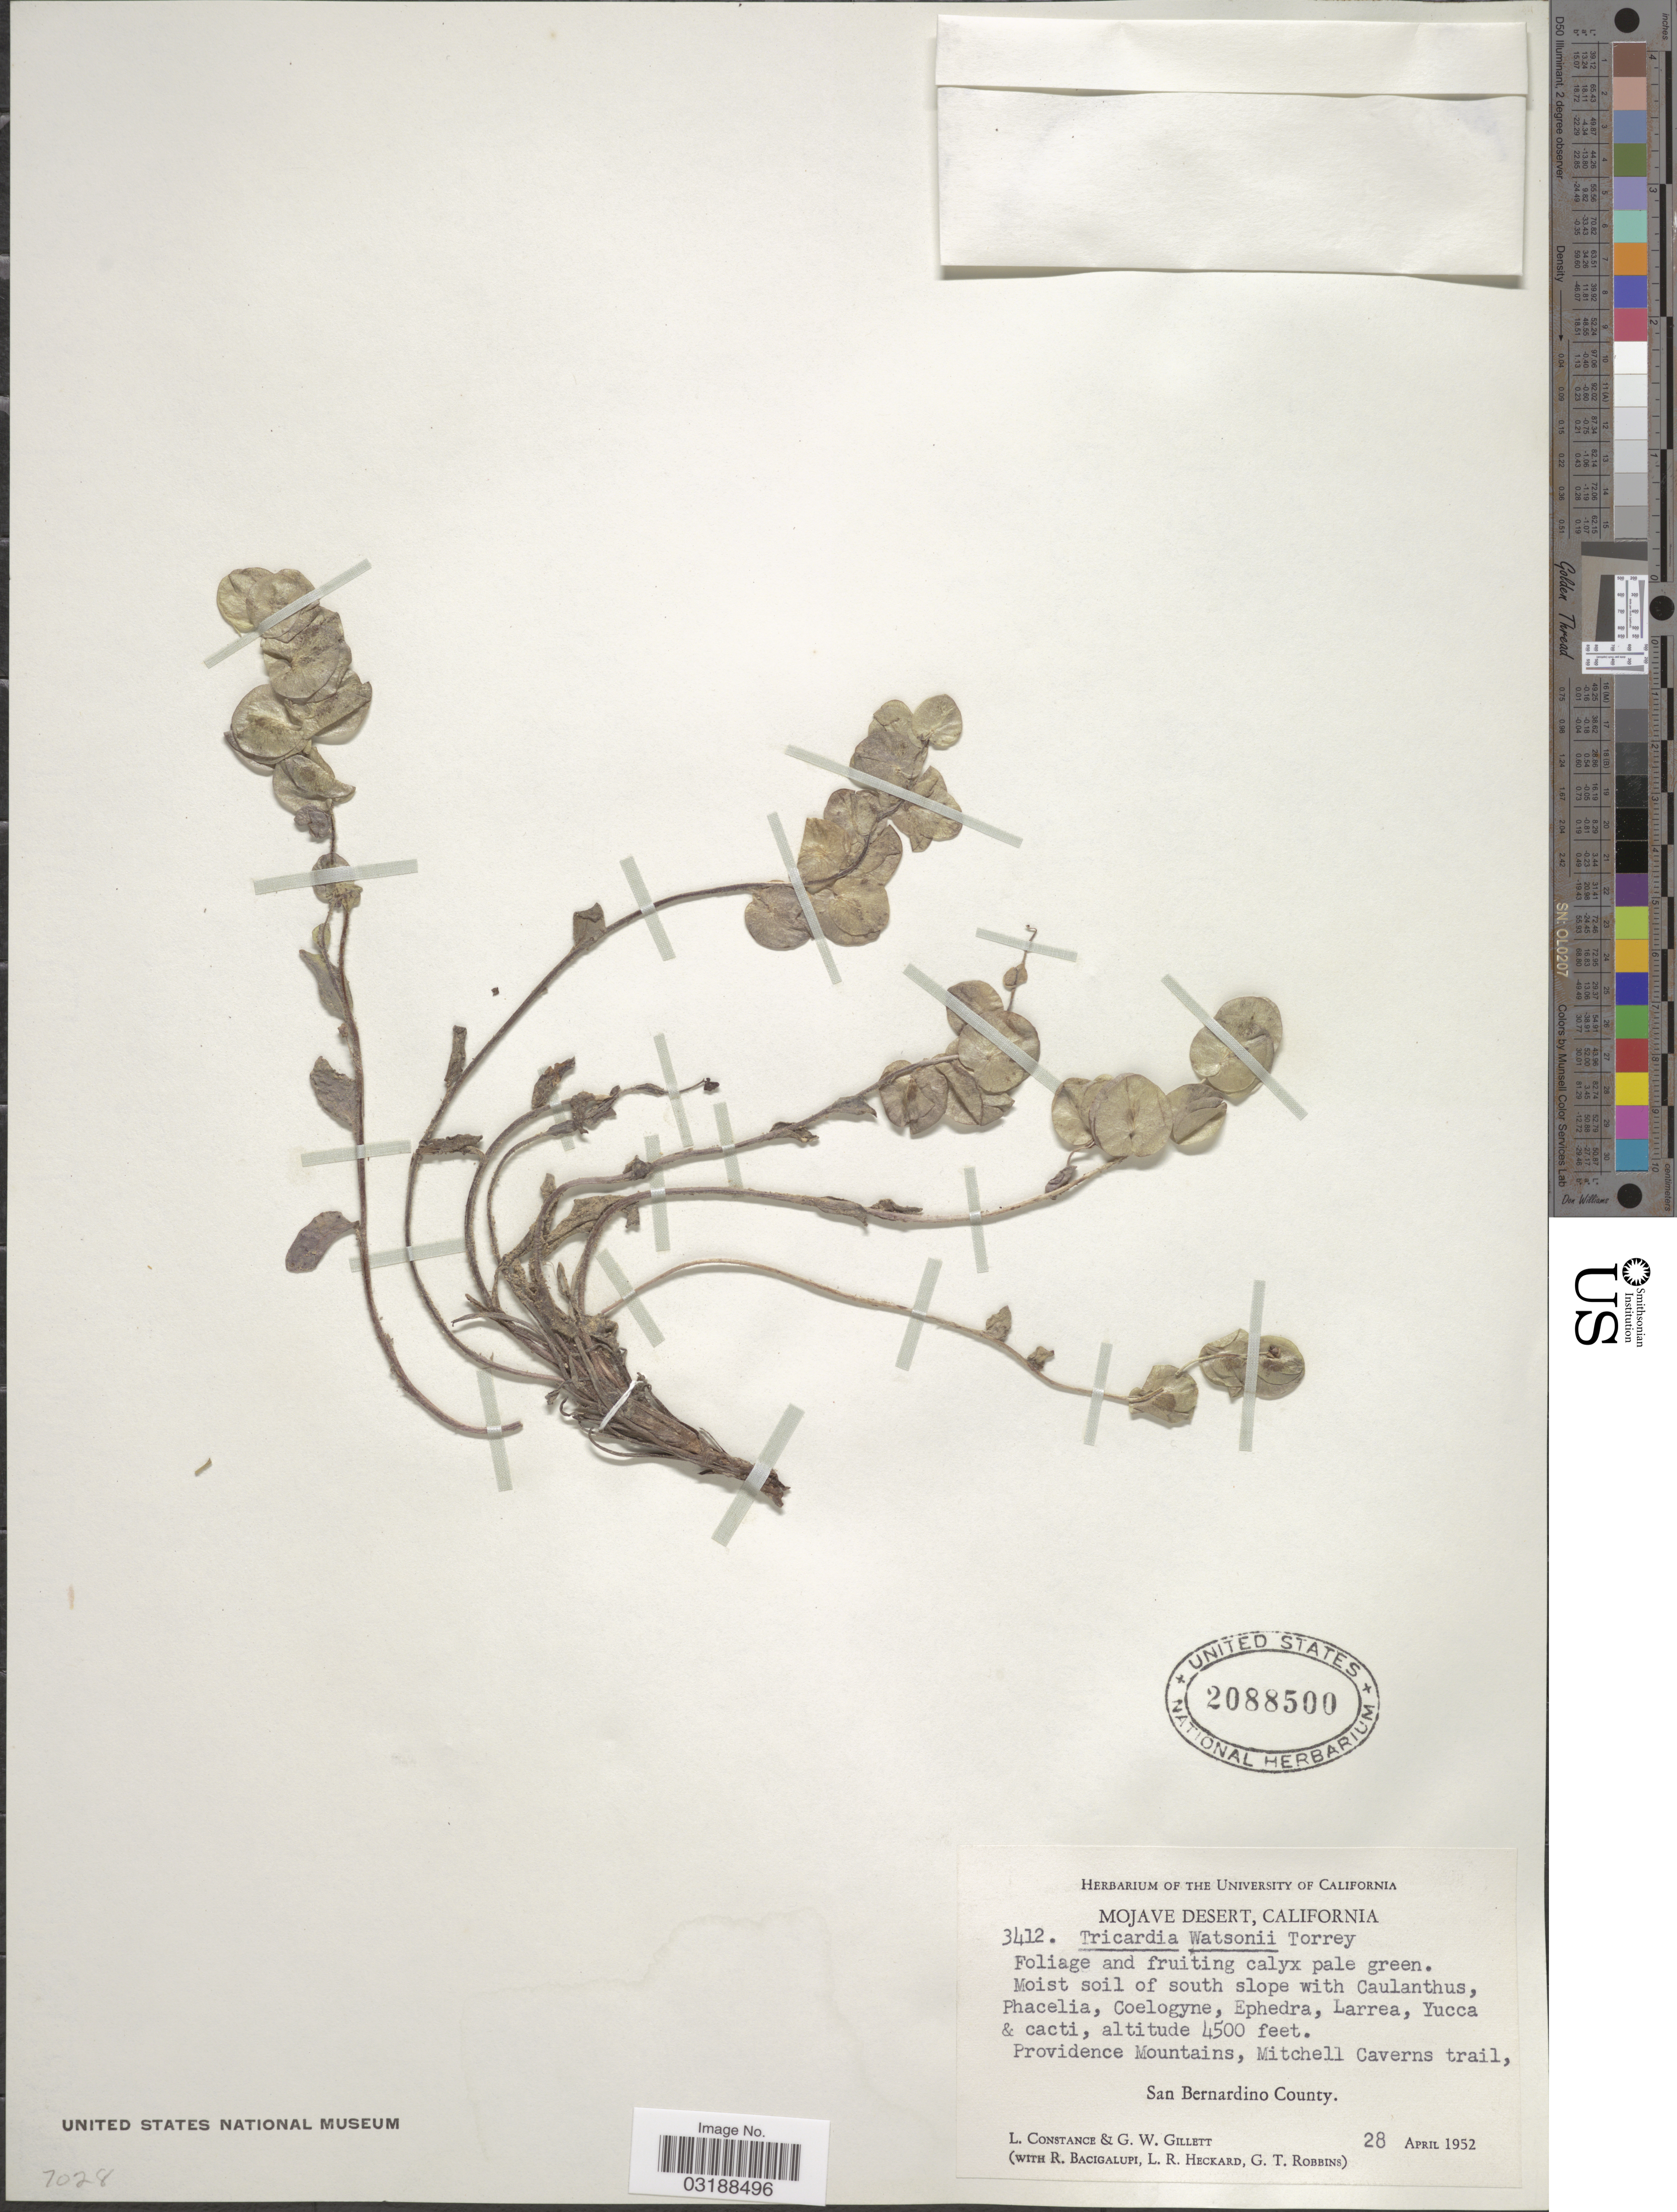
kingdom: Plantae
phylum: Tracheophyta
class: Magnoliopsida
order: Boraginales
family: Hydrophyllaceae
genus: Tricardia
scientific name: Tricardia watsonii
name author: Torr. ex S. Watson in C. King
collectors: L. Constance, G. Gillett, R. Bacigalupi, L. R. Heckard & G. T. Robbins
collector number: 3412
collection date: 1952-04-28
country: United States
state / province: California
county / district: San Bernardino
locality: Mojave Desert, Providence Mountains, Mitchell Caverns trail, San Bernardino County.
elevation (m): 1372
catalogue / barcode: US 2088500